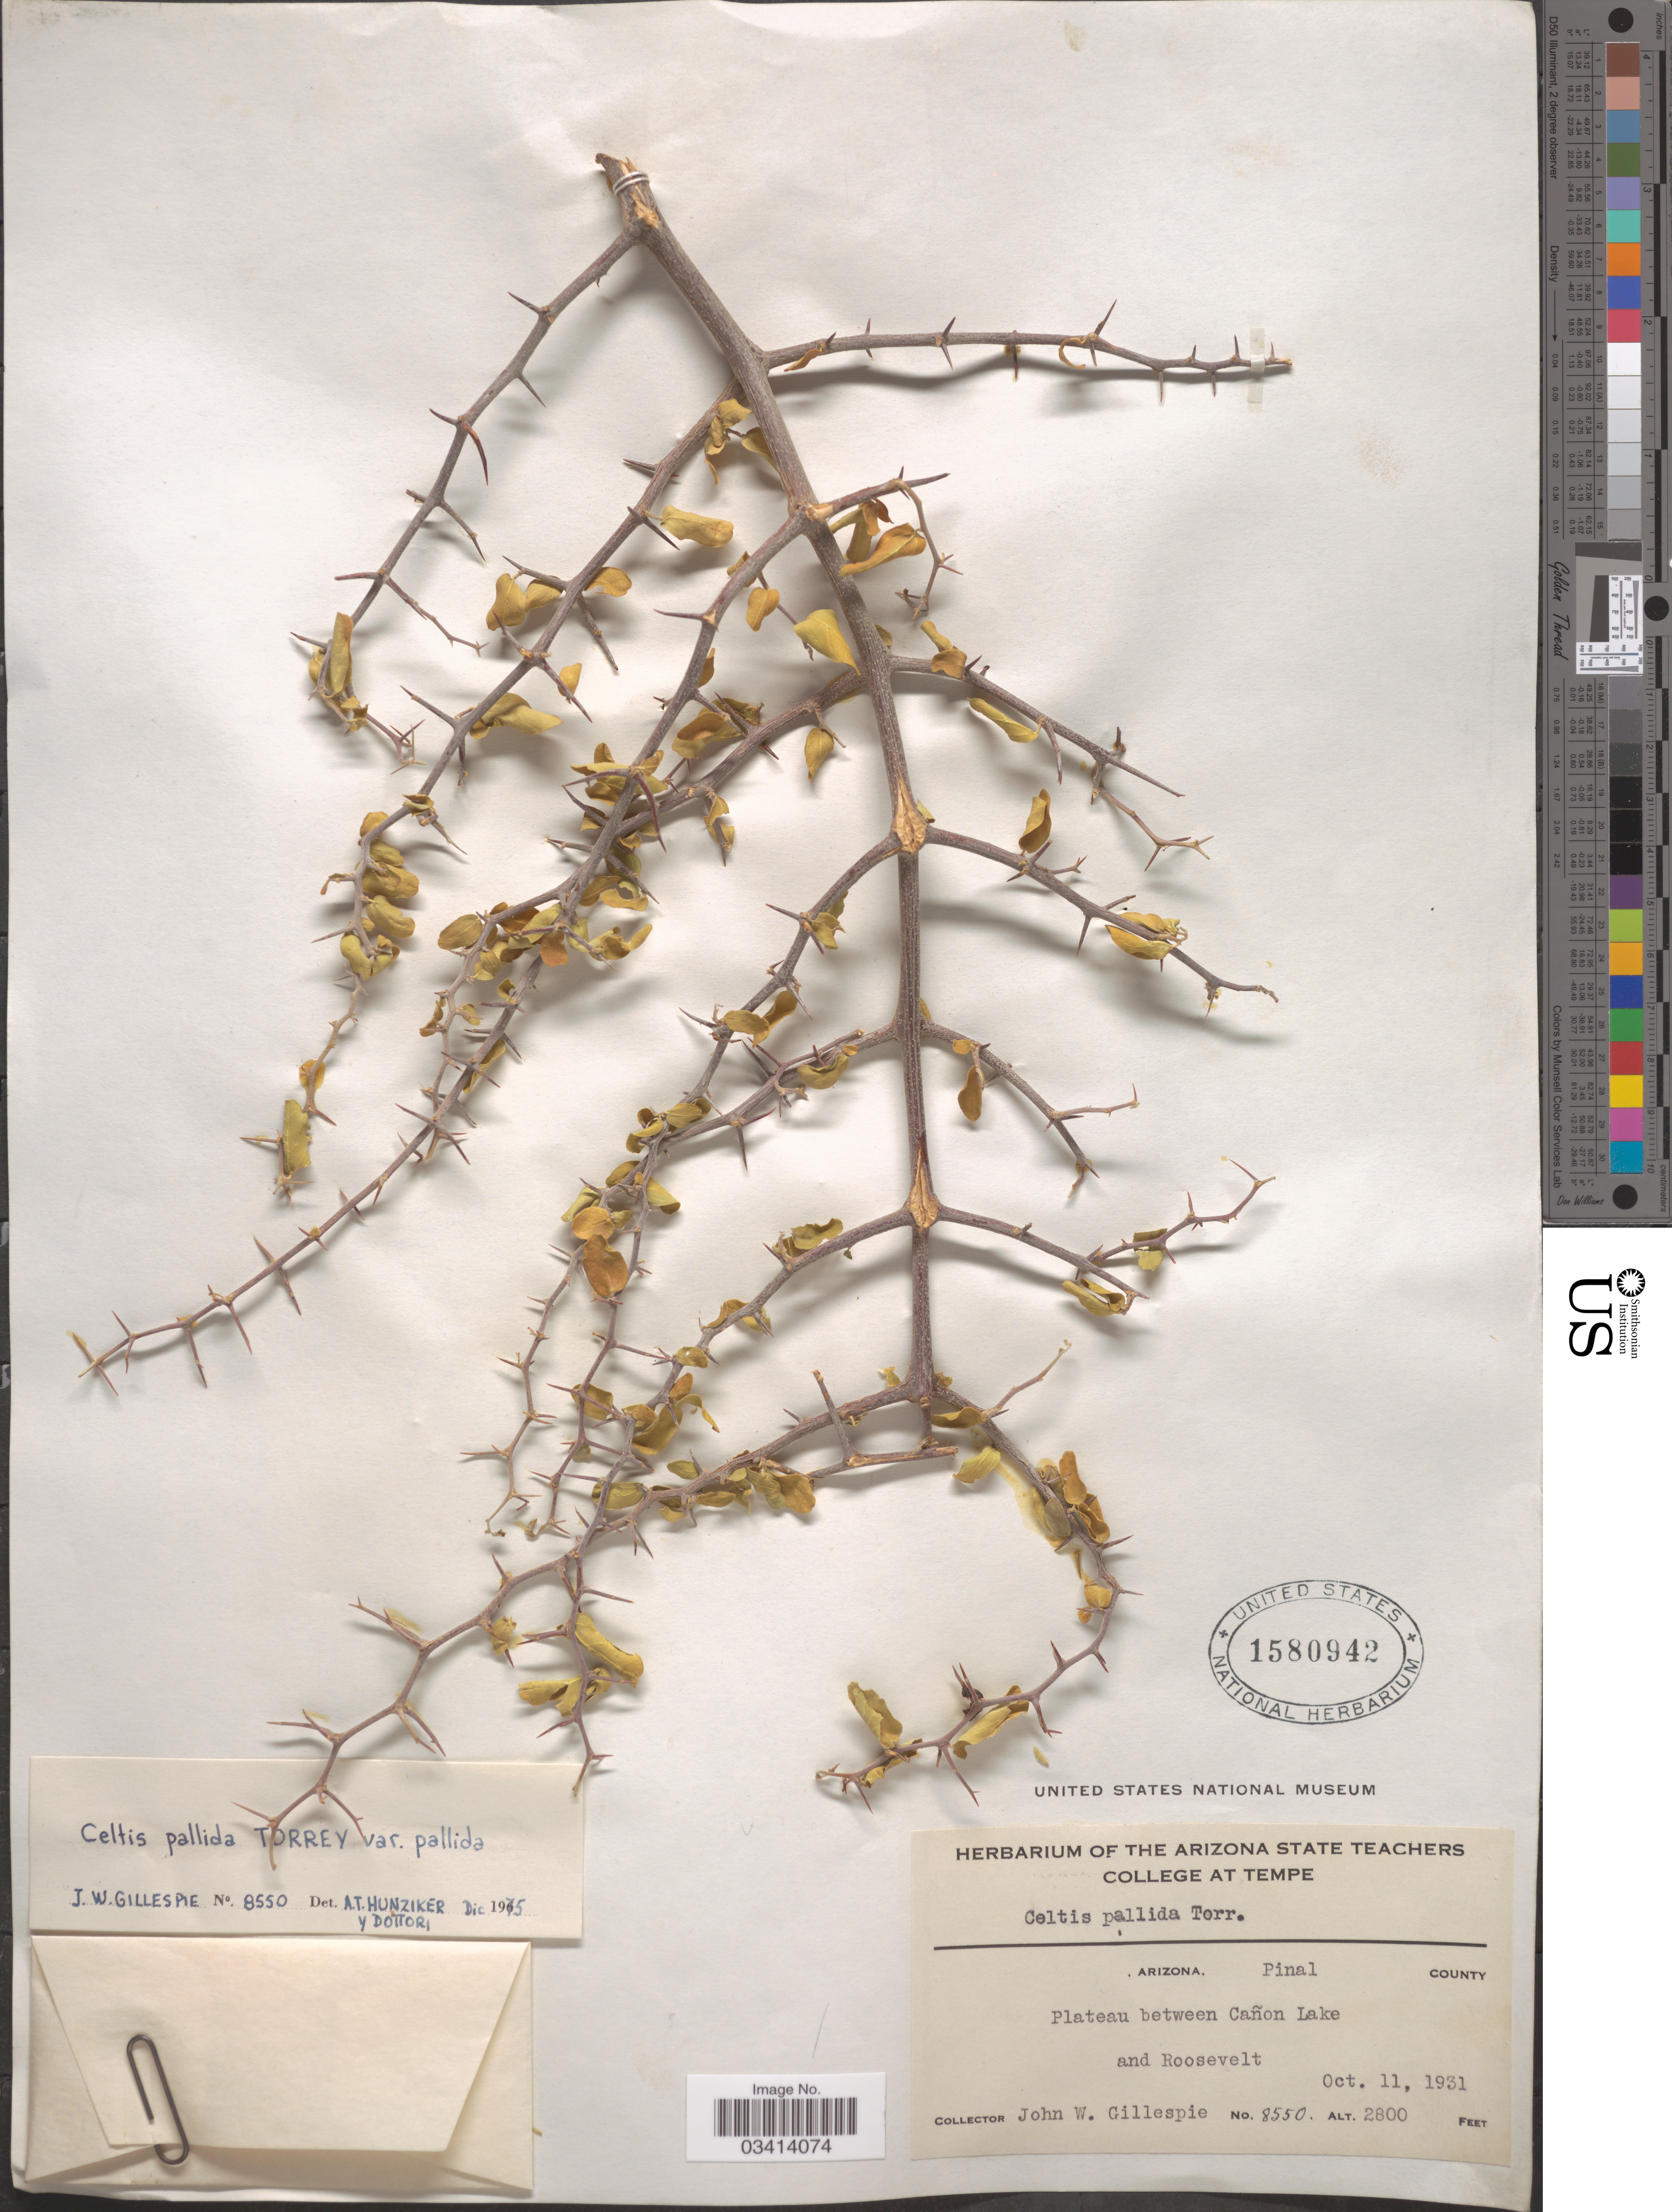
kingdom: Plantae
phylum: Tracheophyta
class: Magnoliopsida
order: Rosales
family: Cannabaceae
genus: Celtis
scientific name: Celtis pallida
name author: Torr. in Emory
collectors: J. W. Gillespie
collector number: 8550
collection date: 1931-10-11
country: United States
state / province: Arizona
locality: Pinal County. Plateau between Cañon Lake and Roosevelt.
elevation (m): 853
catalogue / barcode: US 1580942